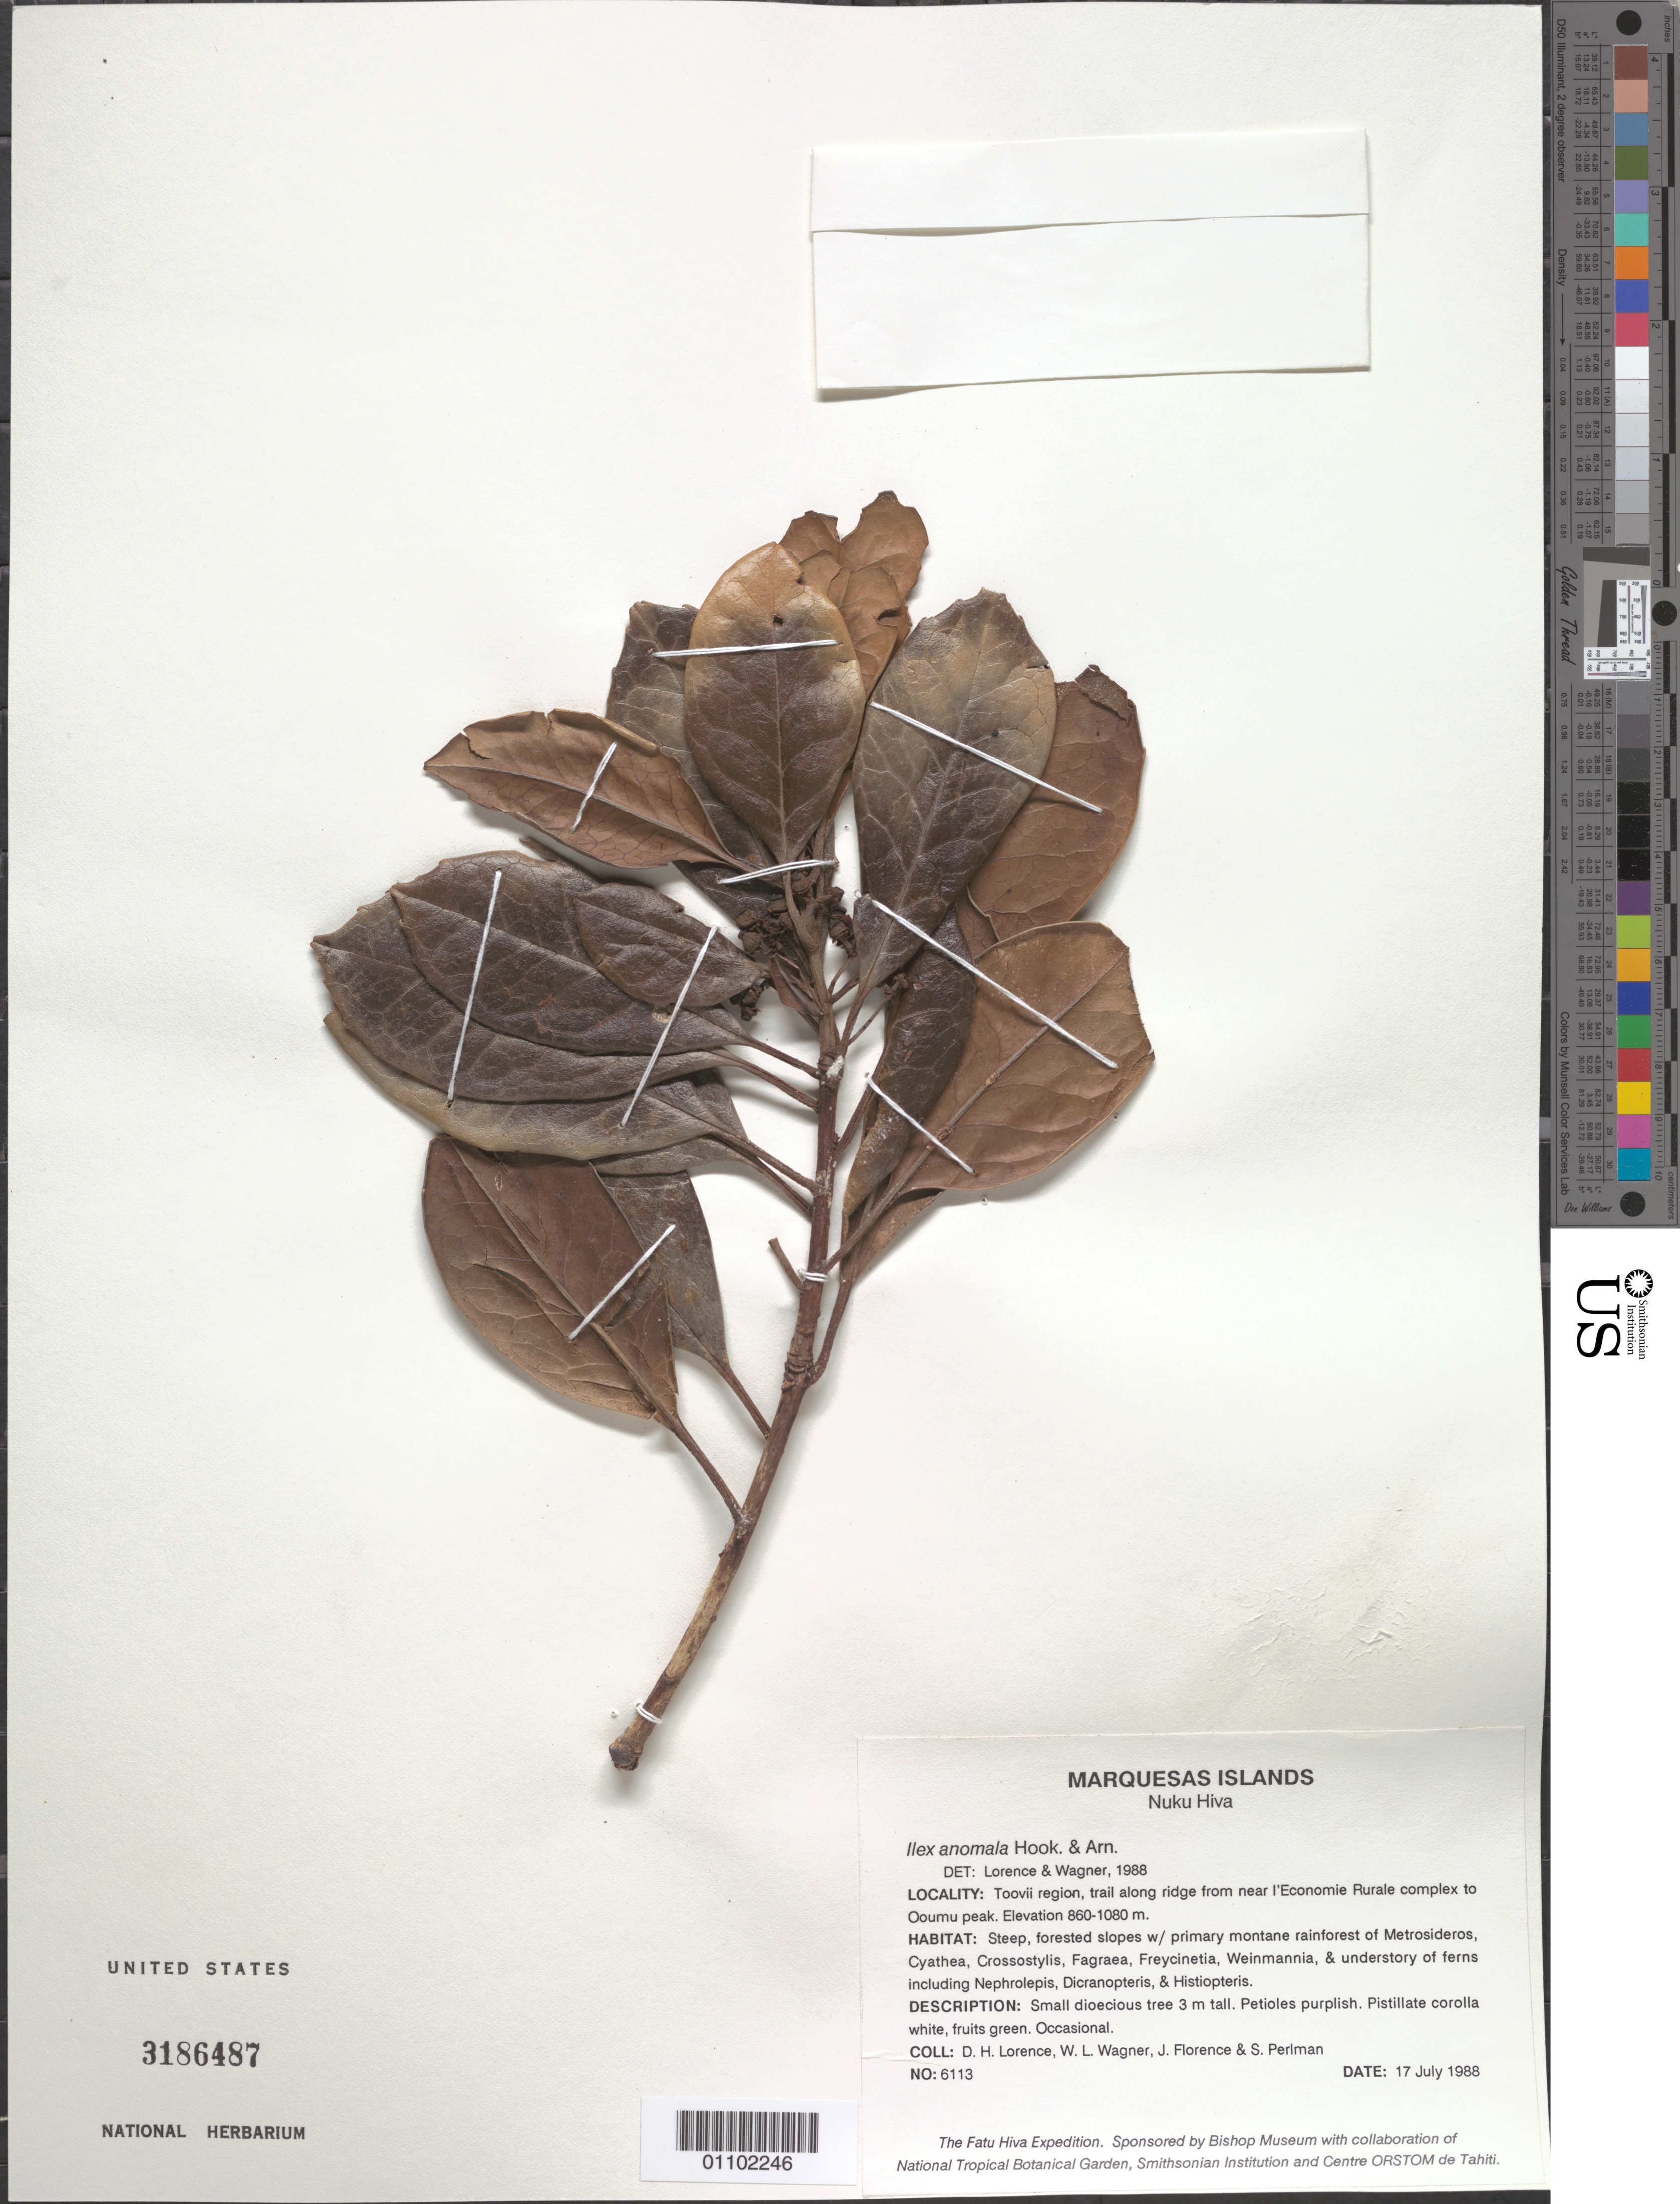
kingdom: Plantae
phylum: Tracheophyta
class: Magnoliopsida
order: Aquifoliales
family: Aquifoliaceae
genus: Ilex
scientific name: Ilex anomala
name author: Hook. & Arn.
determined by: Lorence, David H.; Wagner, W. H.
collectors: D. Lorence, W. L. Wagner, J. Florence & S. P. Perlman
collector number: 6113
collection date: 1988-07-17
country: French Polynesia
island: Nuku Hiva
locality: Toovii region, trail along ridge from near l'Economie Rurale complex to Ooumu peak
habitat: Steep, forested slopes w/ primary montane rainforest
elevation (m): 860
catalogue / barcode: US 3186487